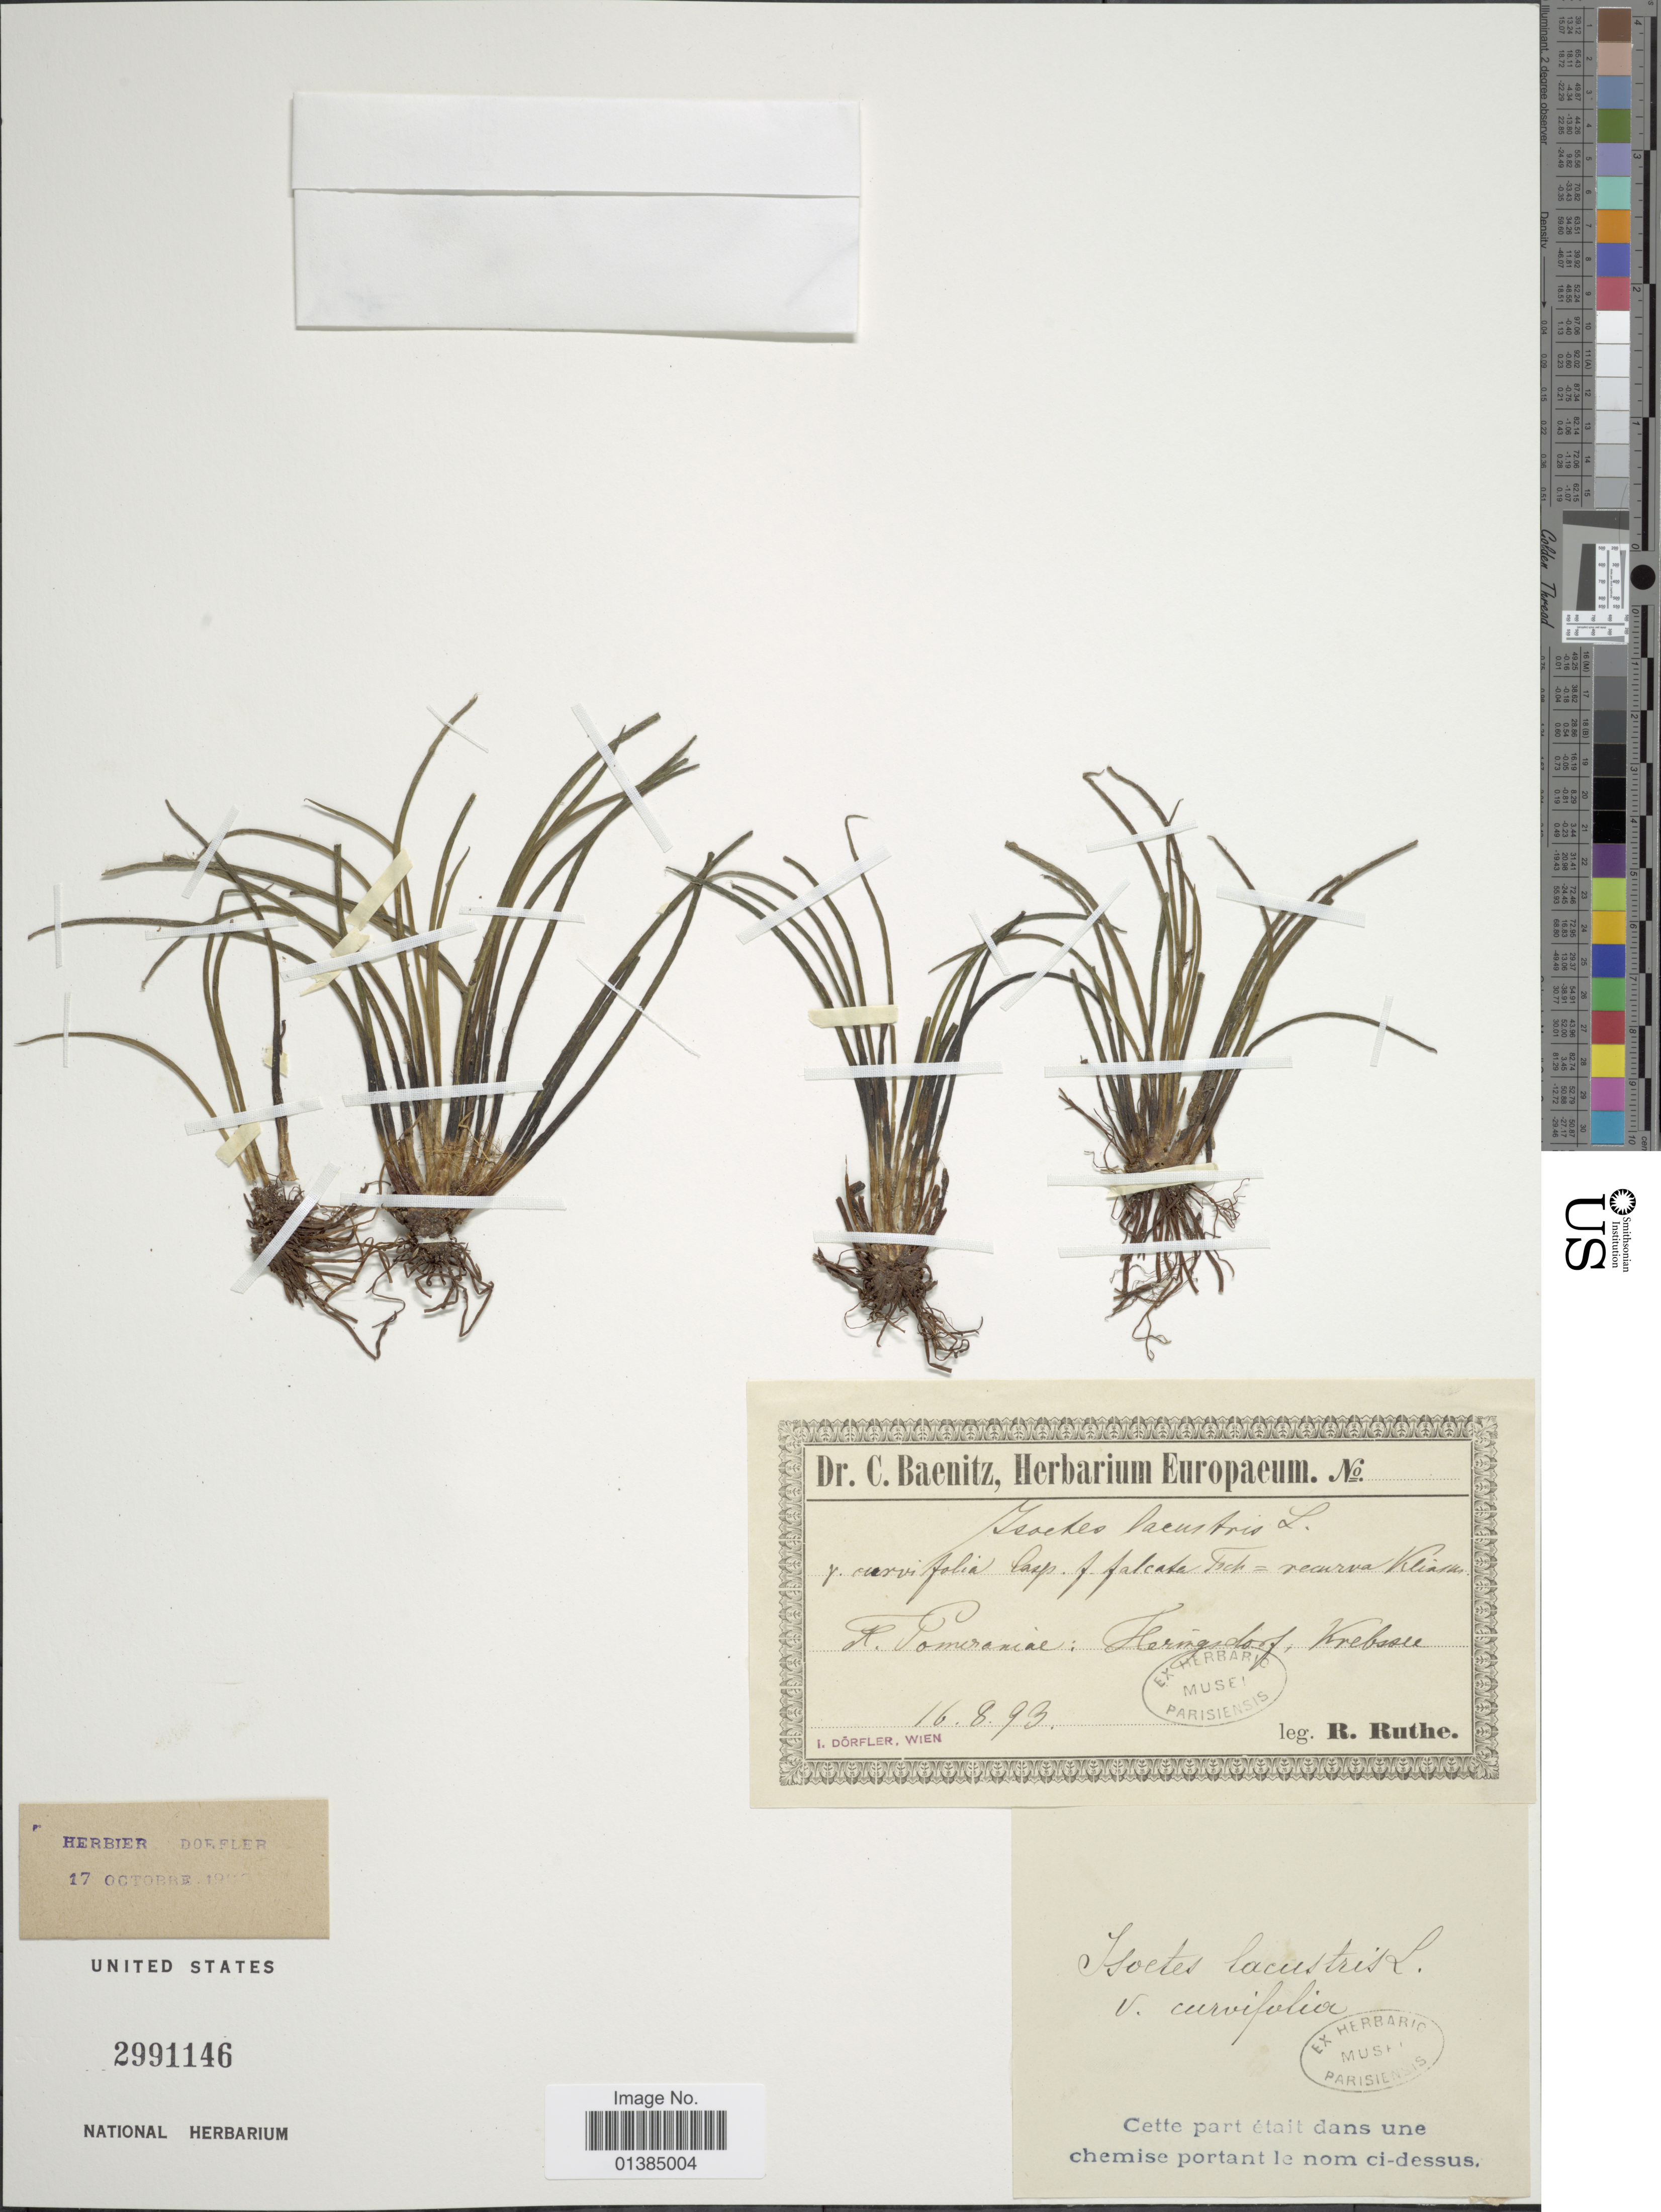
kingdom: Plantae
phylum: Tracheophyta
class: Lycopodiopsida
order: Isoetales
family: Isoetaceae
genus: Isoetes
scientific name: Isoetes lacustris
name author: L.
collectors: R. Ruthe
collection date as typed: Transcribed d/m/y: 16/8/93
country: Germany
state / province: Mecklenburg-Vorpommern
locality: Fl. Pomeraniae: Heringsdorf, Krebssee.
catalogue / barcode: US 2991146